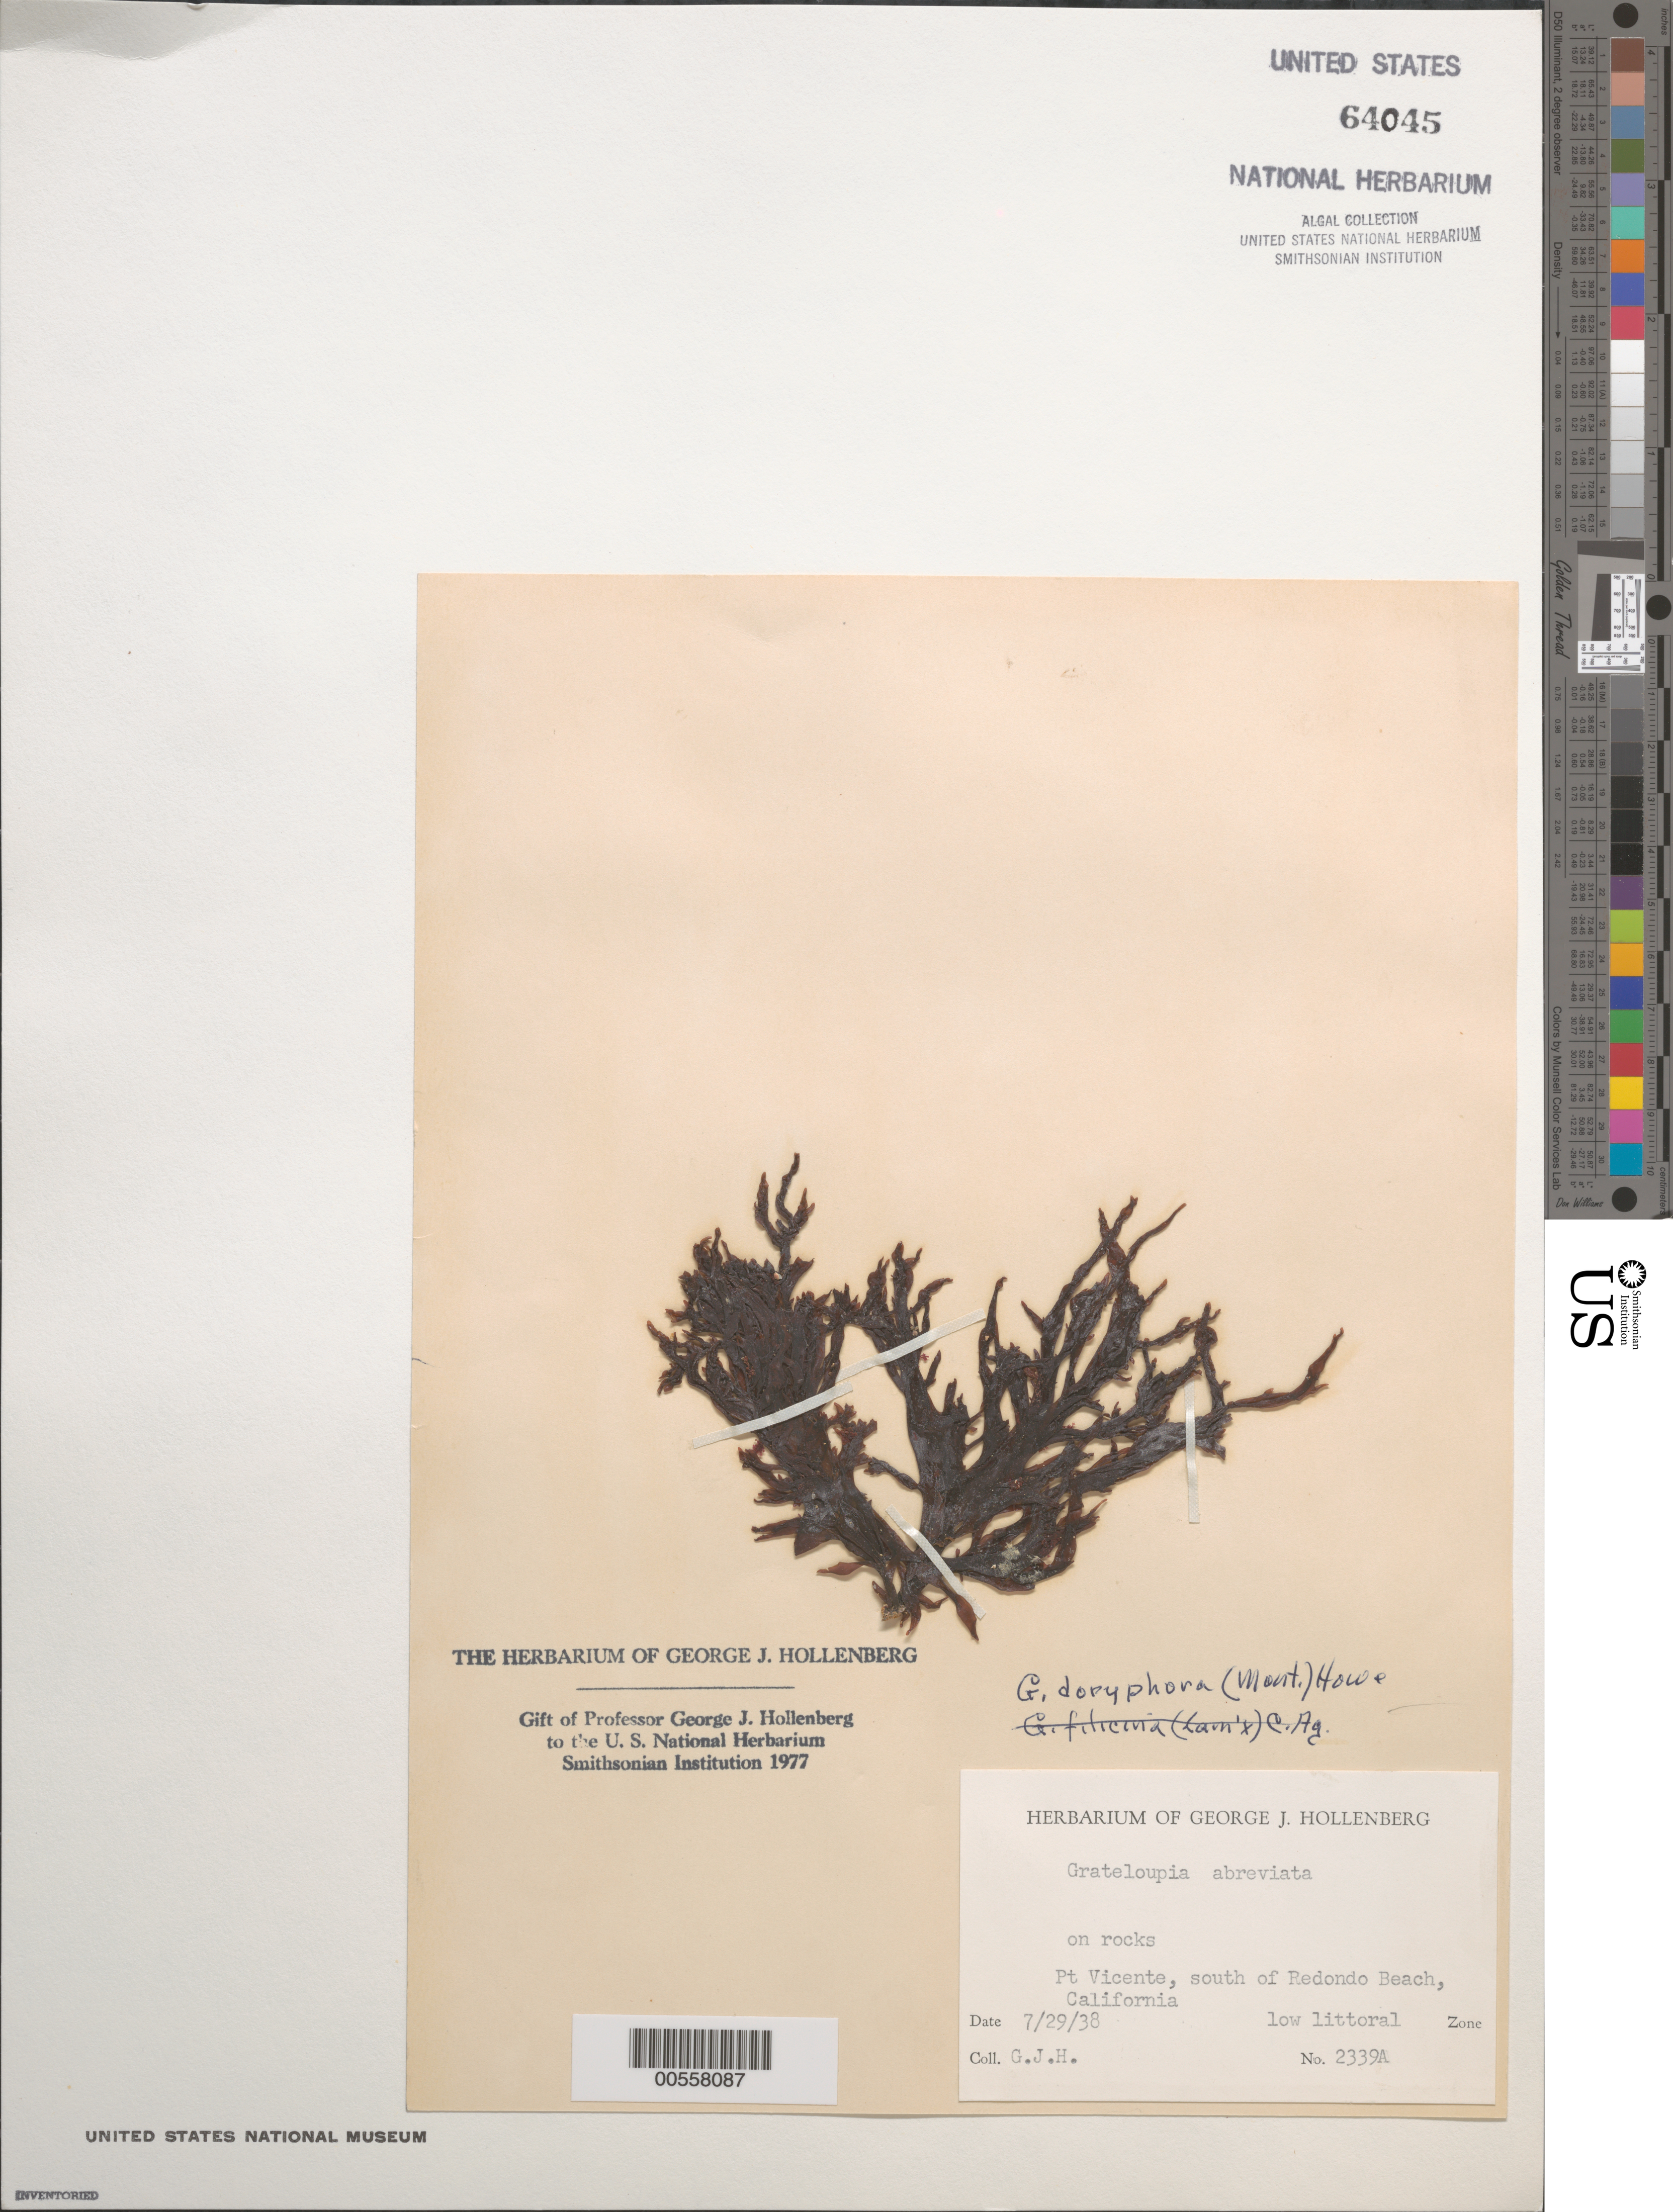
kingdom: Plantae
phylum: Rhodophyta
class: Florideophyceae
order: Halymeniales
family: Halymeniaceae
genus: Grateloupia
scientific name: Grateloupia doryphora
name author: (Mont.) Howe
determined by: Hollenberg, George J.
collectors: G. Hollenberg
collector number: GJH 2339a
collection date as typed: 29 Jul 1938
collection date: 1938-07-29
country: United States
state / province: California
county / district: Los Angeles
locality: Point Vicente, south of Redondo Beach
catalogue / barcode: US 64045